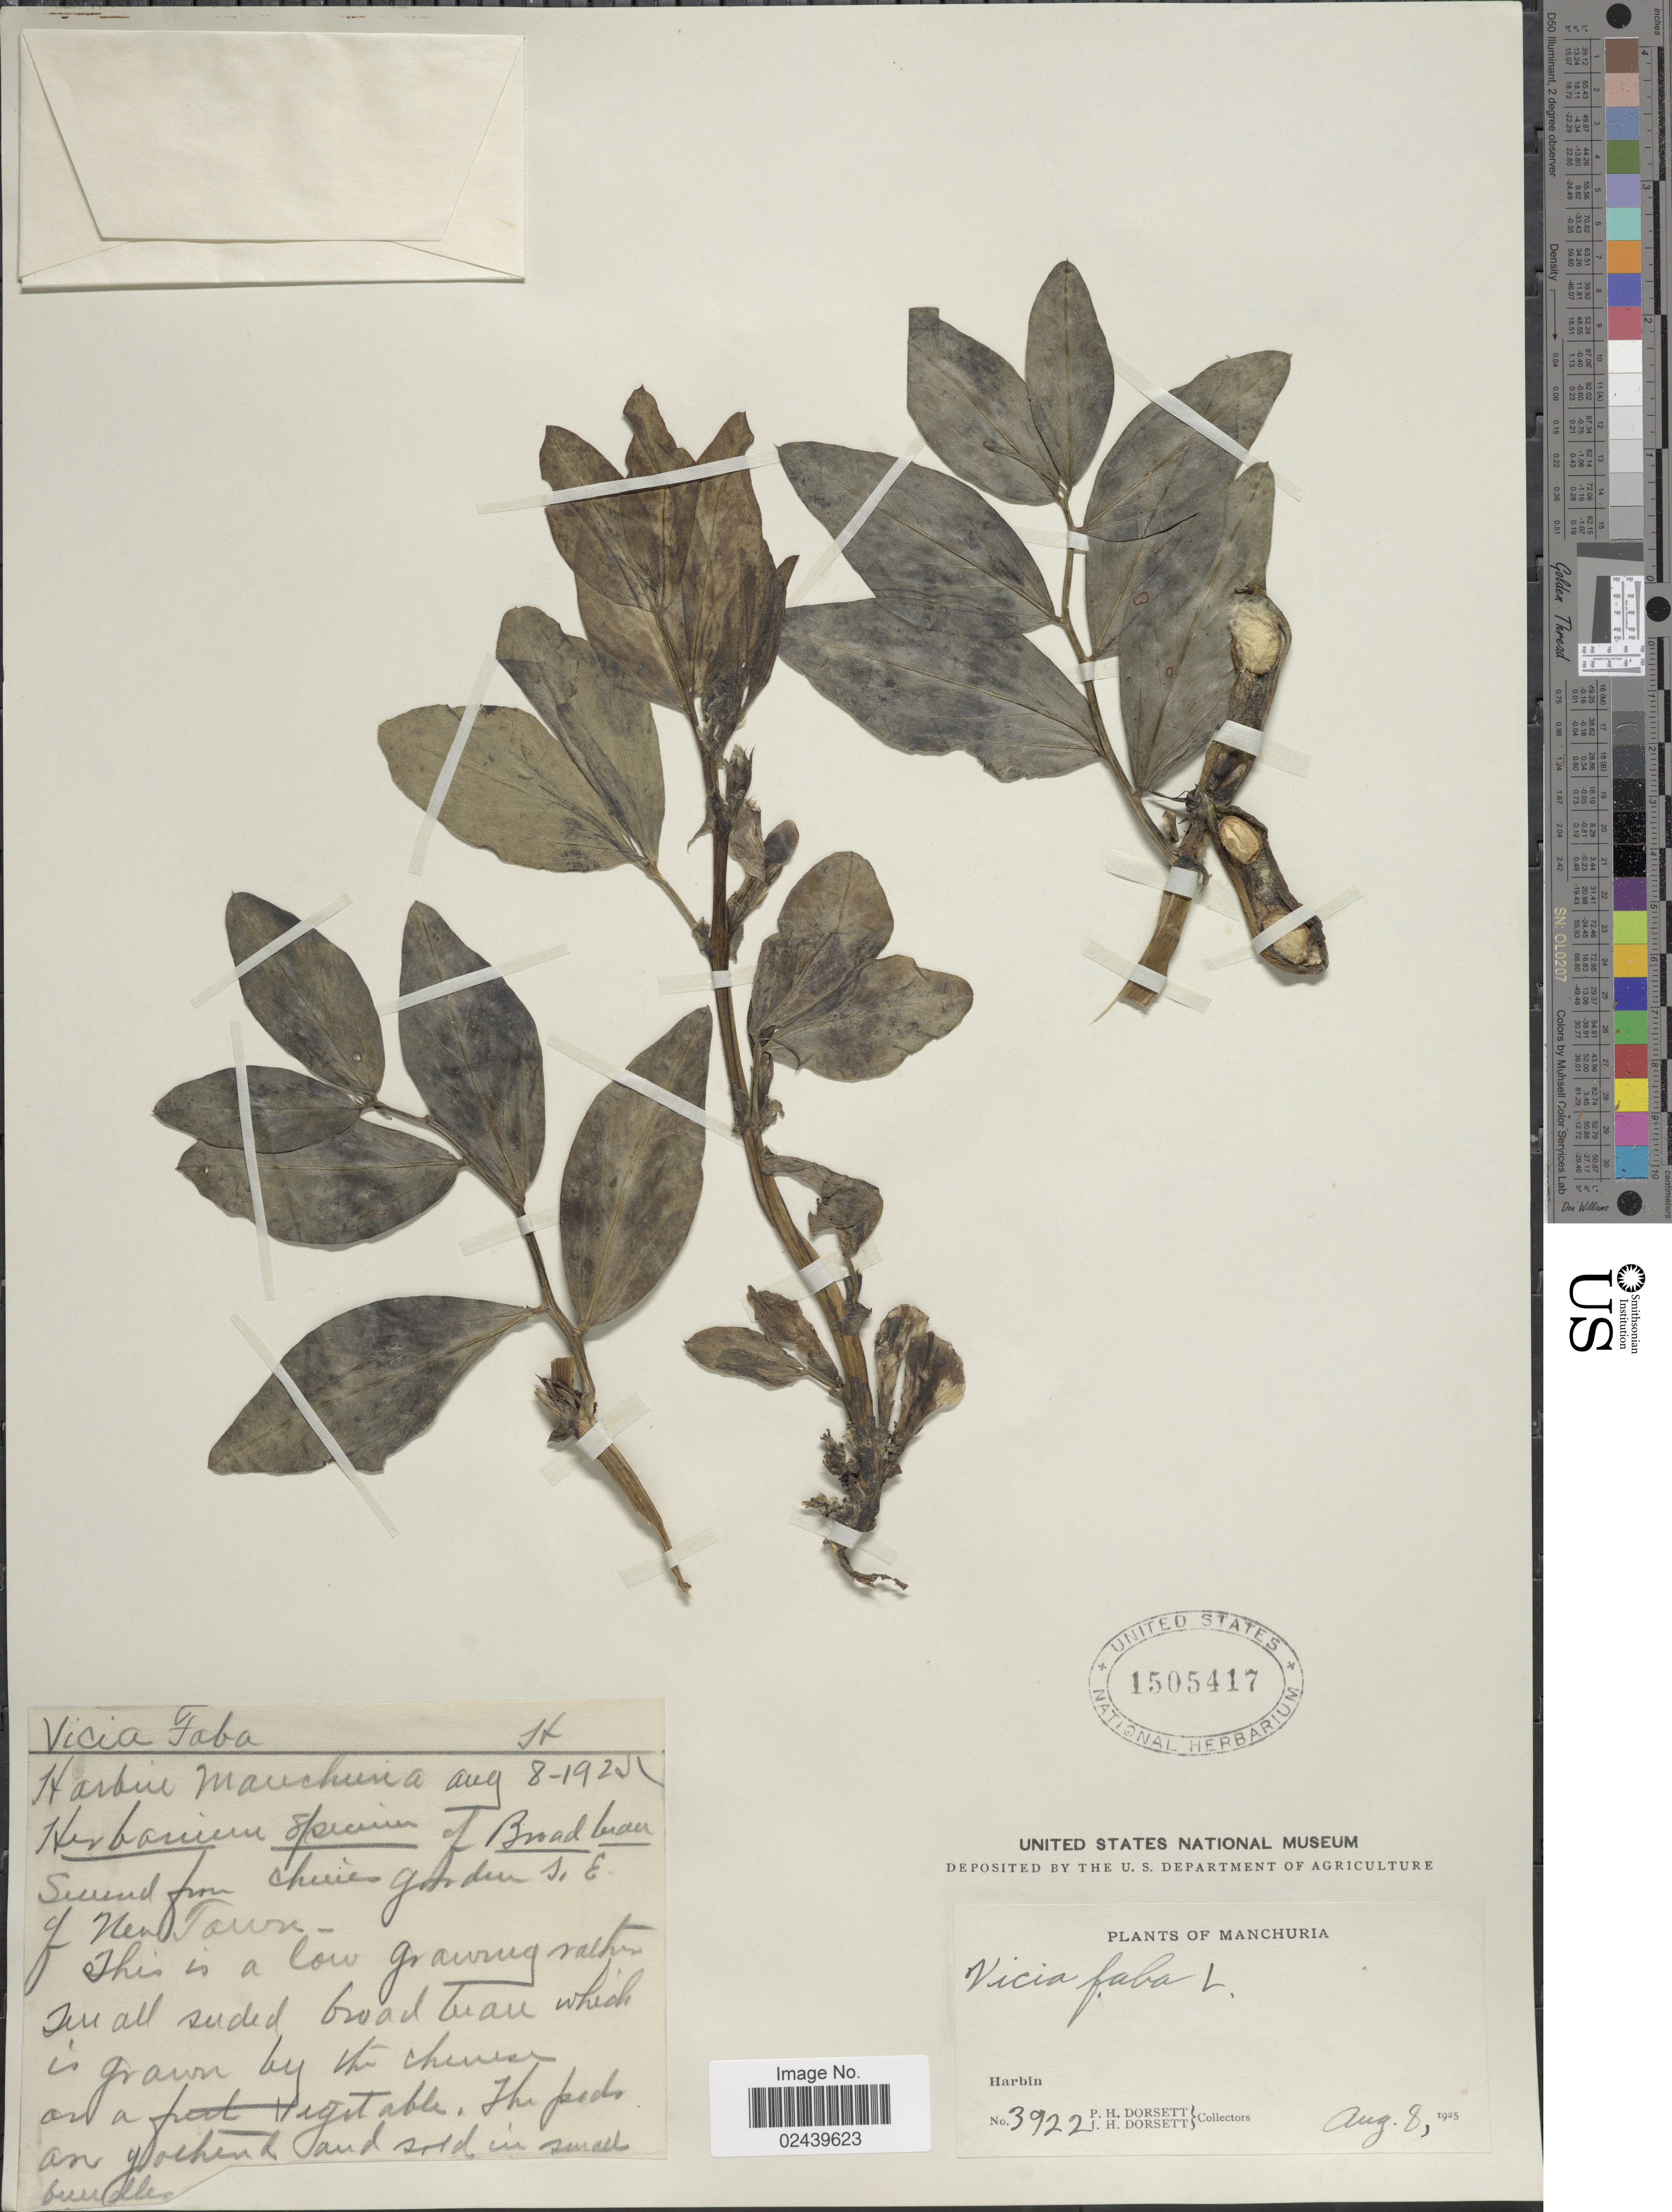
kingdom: Plantae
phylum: Tracheophyta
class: Magnoliopsida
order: Fabales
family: Fabaceae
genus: Vicia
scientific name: Vicia faba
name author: L.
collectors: P. H. Dorsett & J. Dorsett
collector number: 3922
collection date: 1925-08-08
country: China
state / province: Heilongjiang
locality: Manchuria. Harbin. cheries garden s. e. of New Town [unsure placement]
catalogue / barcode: US 1505417